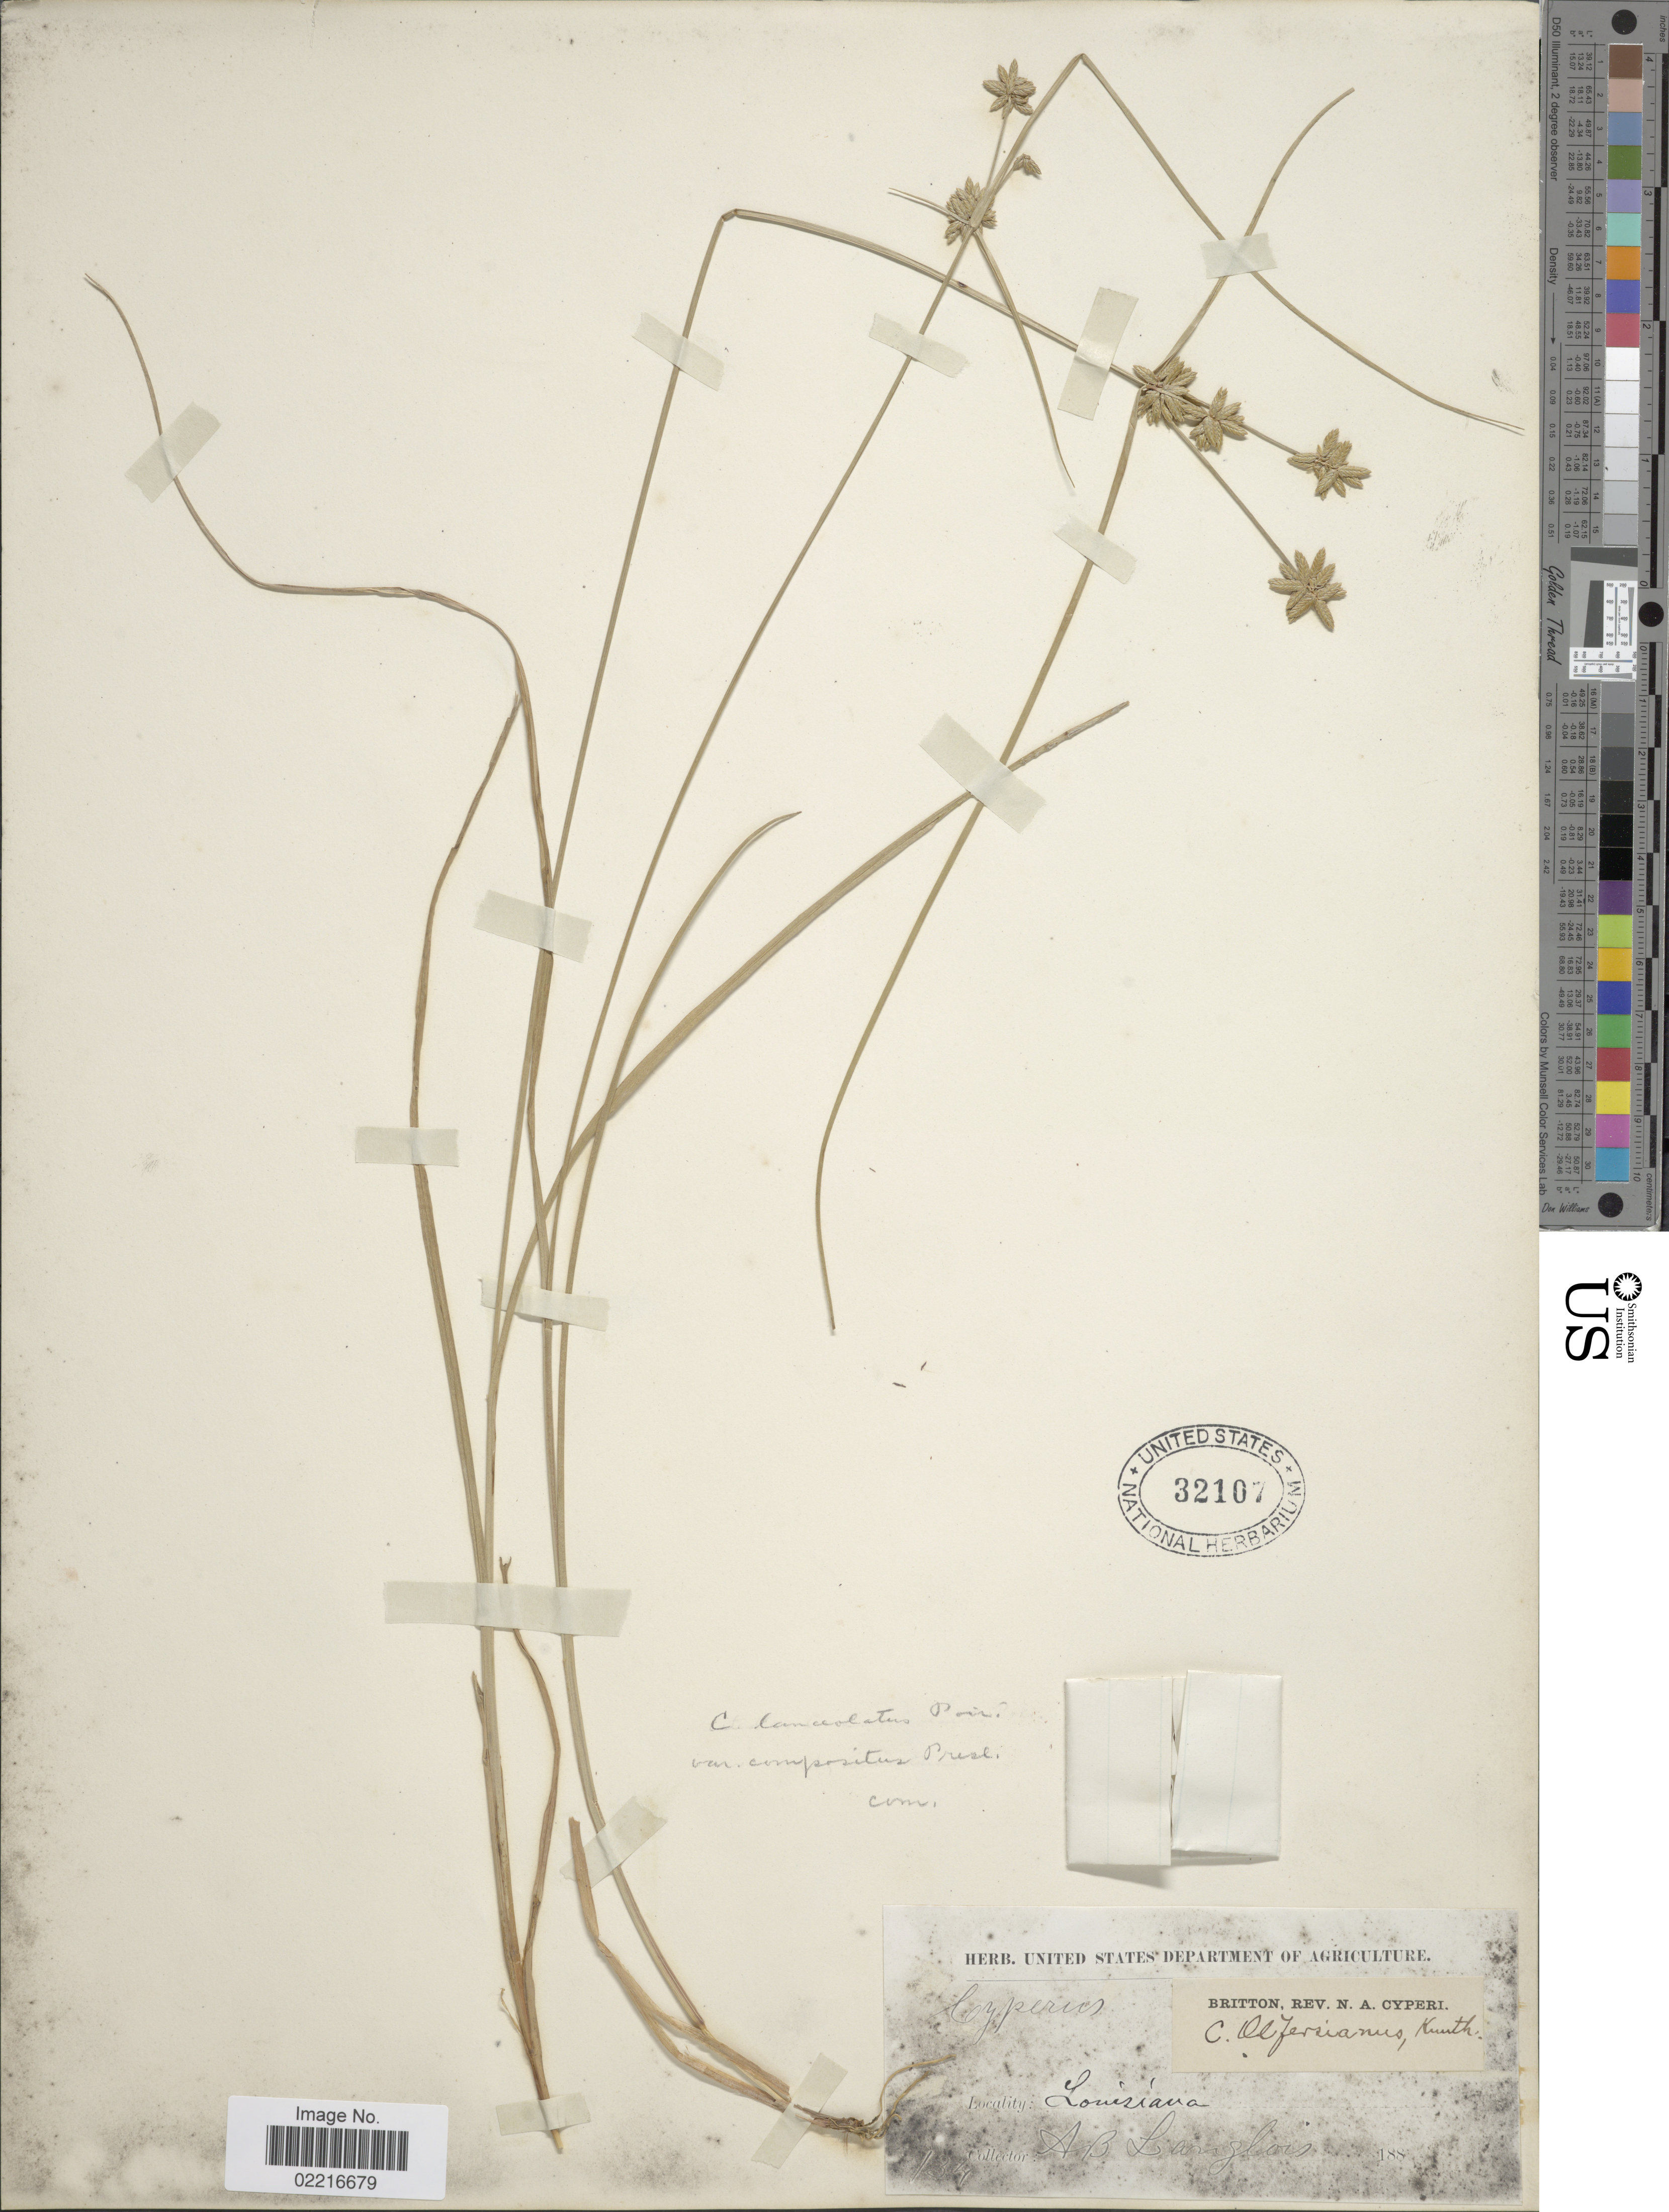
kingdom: Plantae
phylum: Tracheophyta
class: Liliopsida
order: Poales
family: Cyperaceae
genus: Cyperus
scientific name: Cyperus lanceolatus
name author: Poir.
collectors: A. Langlois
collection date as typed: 188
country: United States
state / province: Louisiana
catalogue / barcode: US 32107